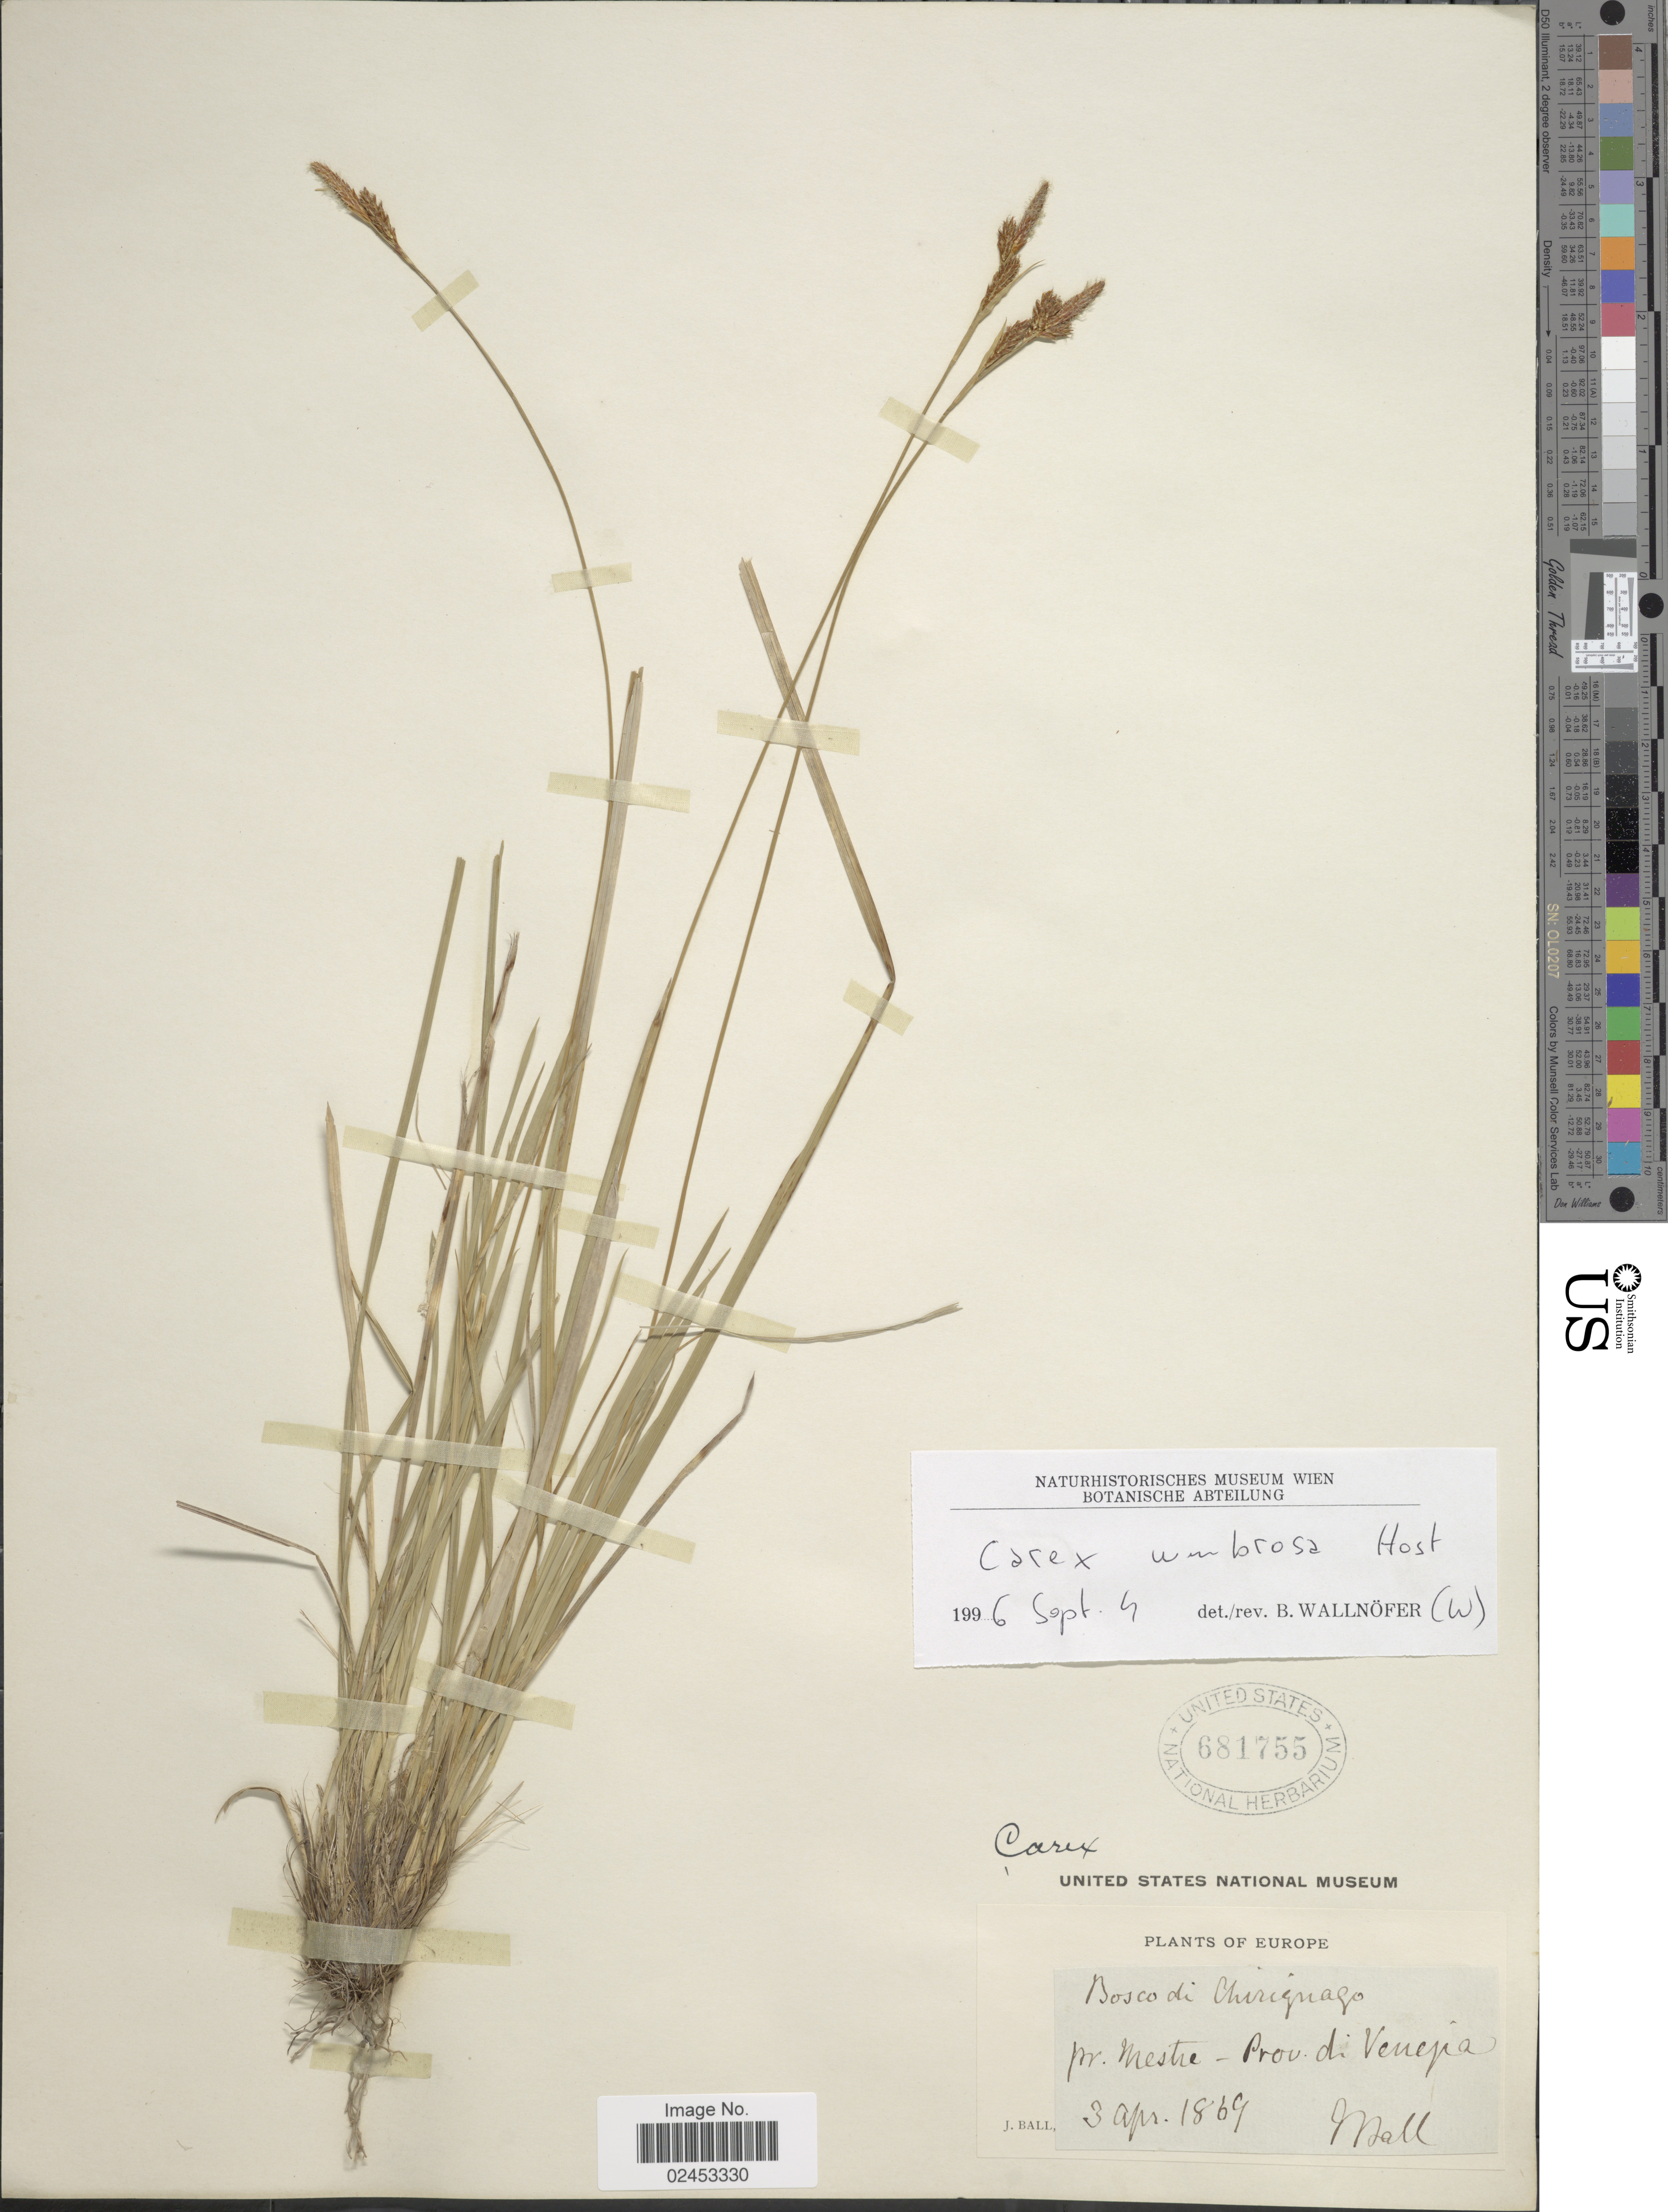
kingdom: Plantae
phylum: Tracheophyta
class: Liliopsida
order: Poales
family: Cyperaceae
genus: Carex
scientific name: Carex umbrosa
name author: Host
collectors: J. Ball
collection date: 1869-04-03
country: Italy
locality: Pr. Mestre - Prov. de Venepa, Europe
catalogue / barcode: US 681755